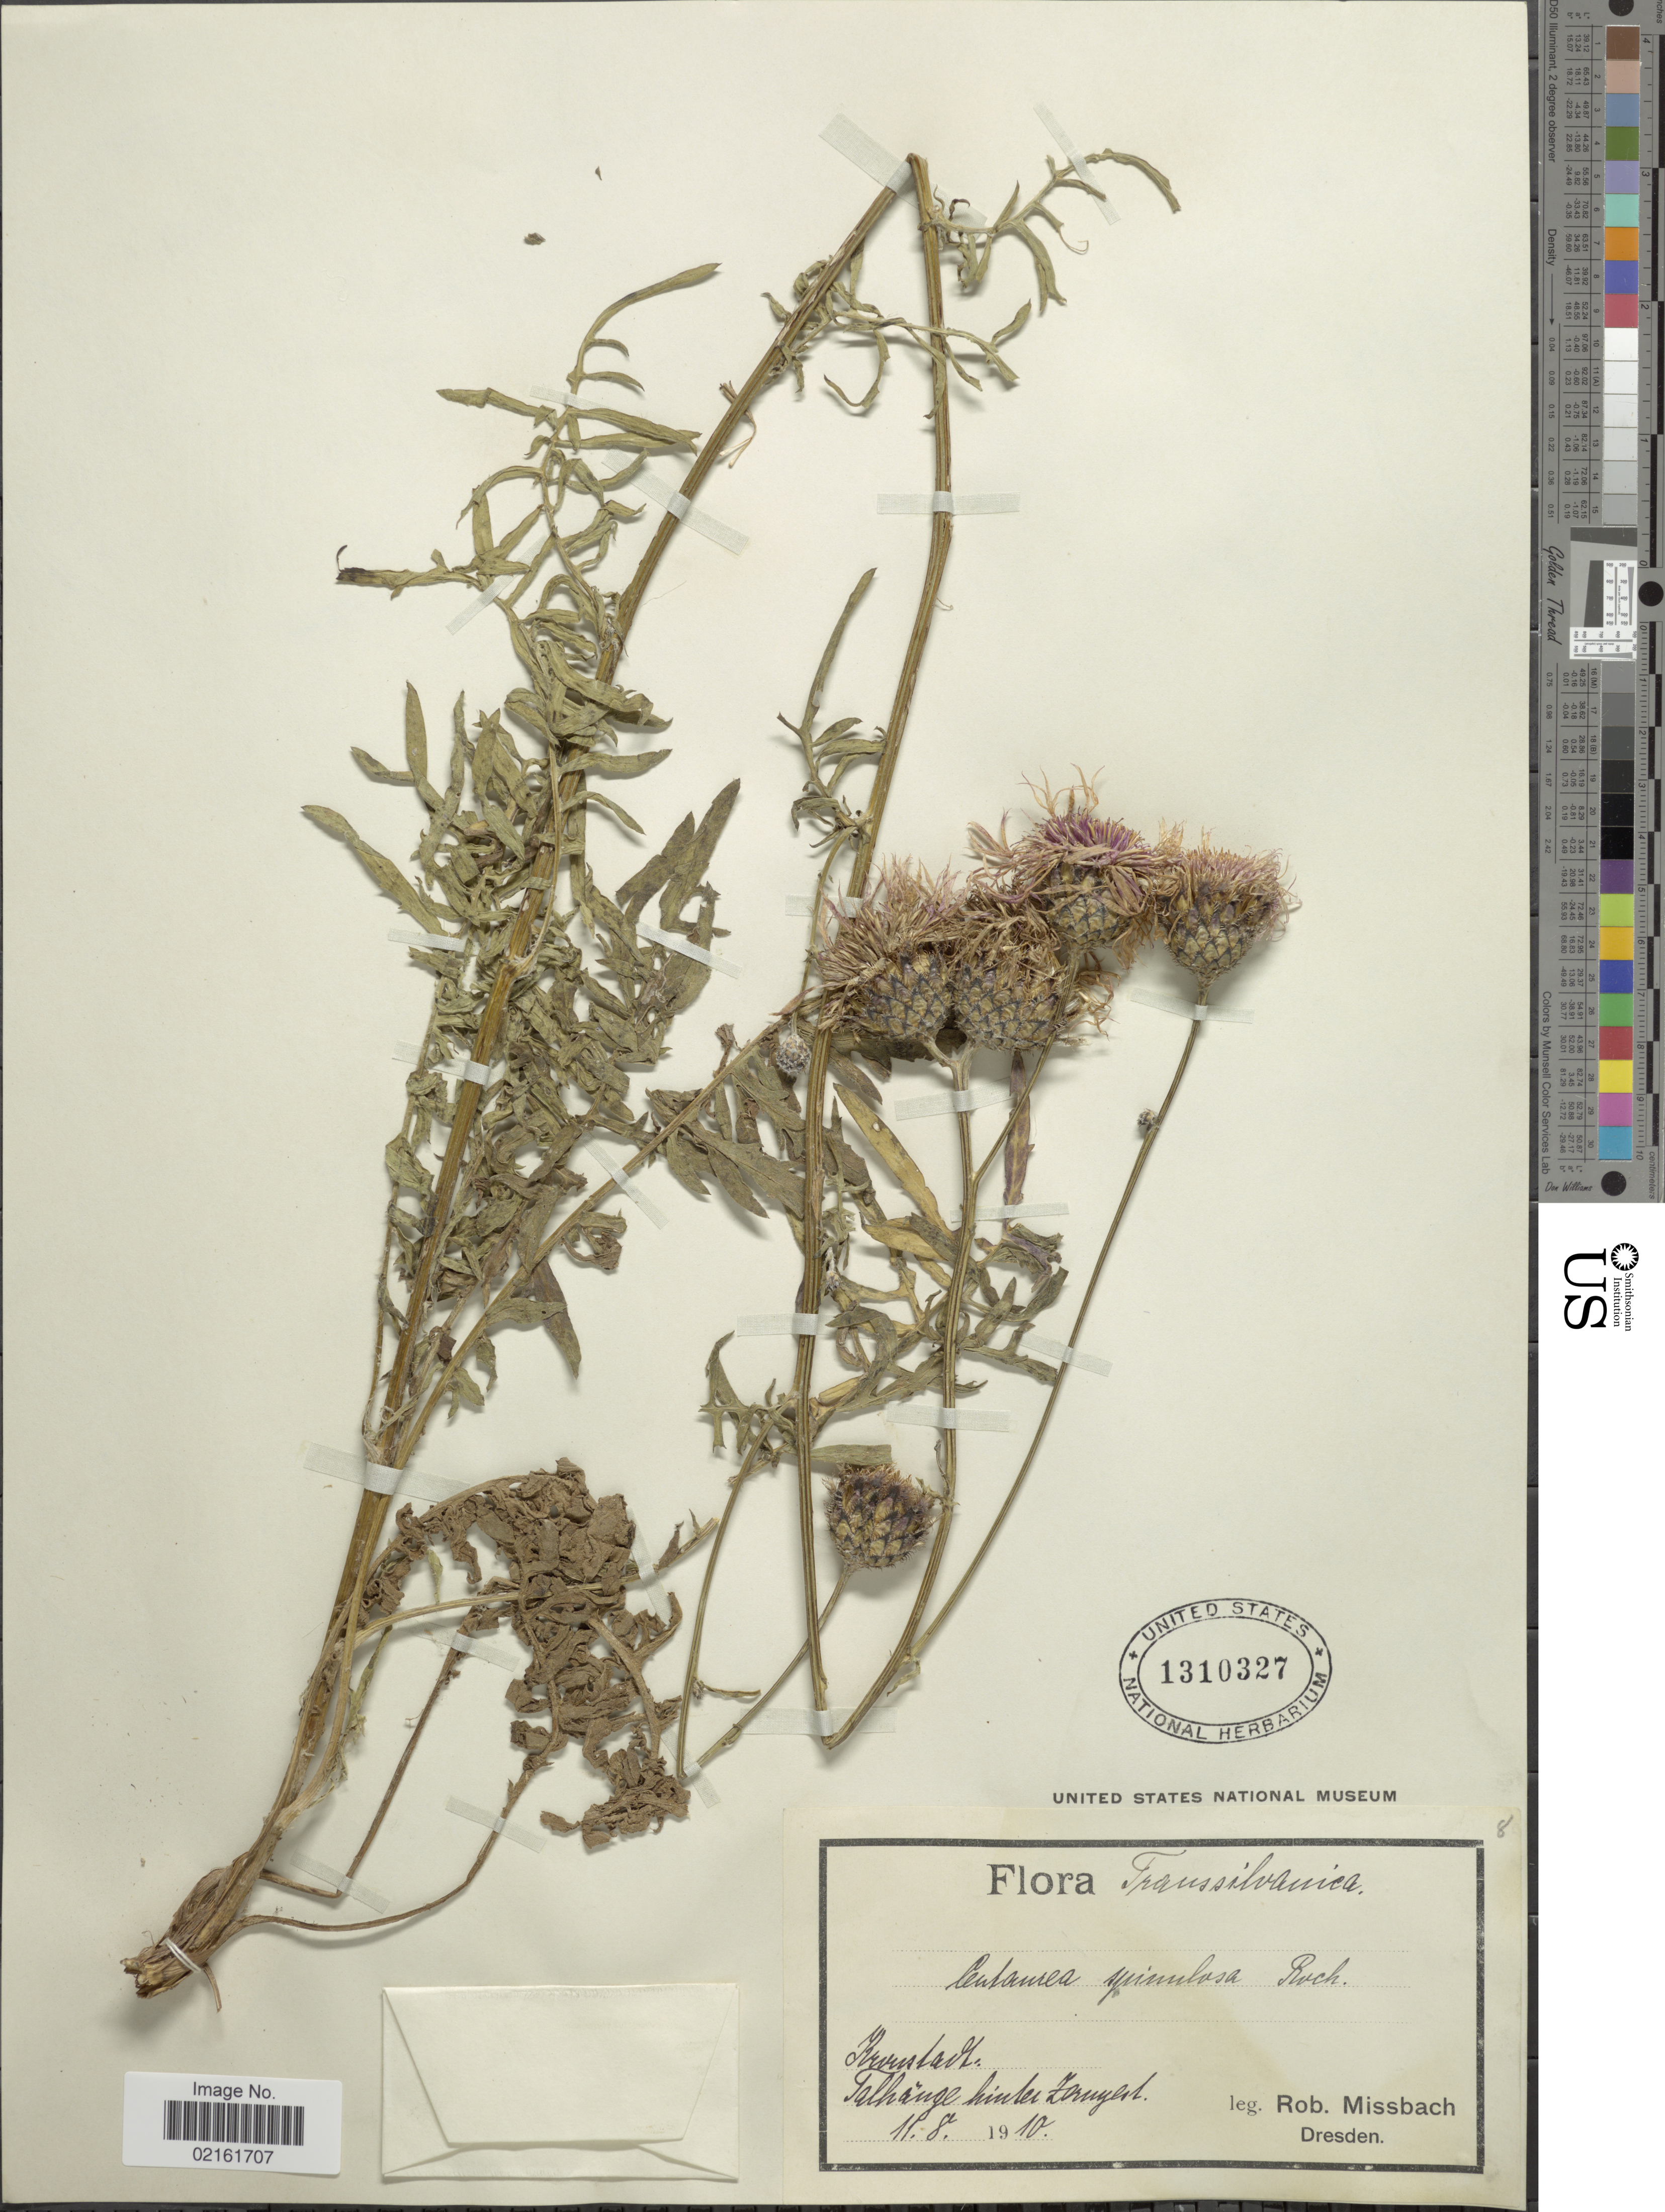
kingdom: Plantae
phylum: Tracheophyta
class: Magnoliopsida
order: Asterales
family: Asteraceae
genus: Centaurea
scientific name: Centaurea scabiosa subsp. cephalariifolia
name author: (Willk.) Greuter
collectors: R. Missbach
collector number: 8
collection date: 1910-08-11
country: Romania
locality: Kreustavk. Talhange hinter Zeruyest [interpreted]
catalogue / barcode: US 1310327